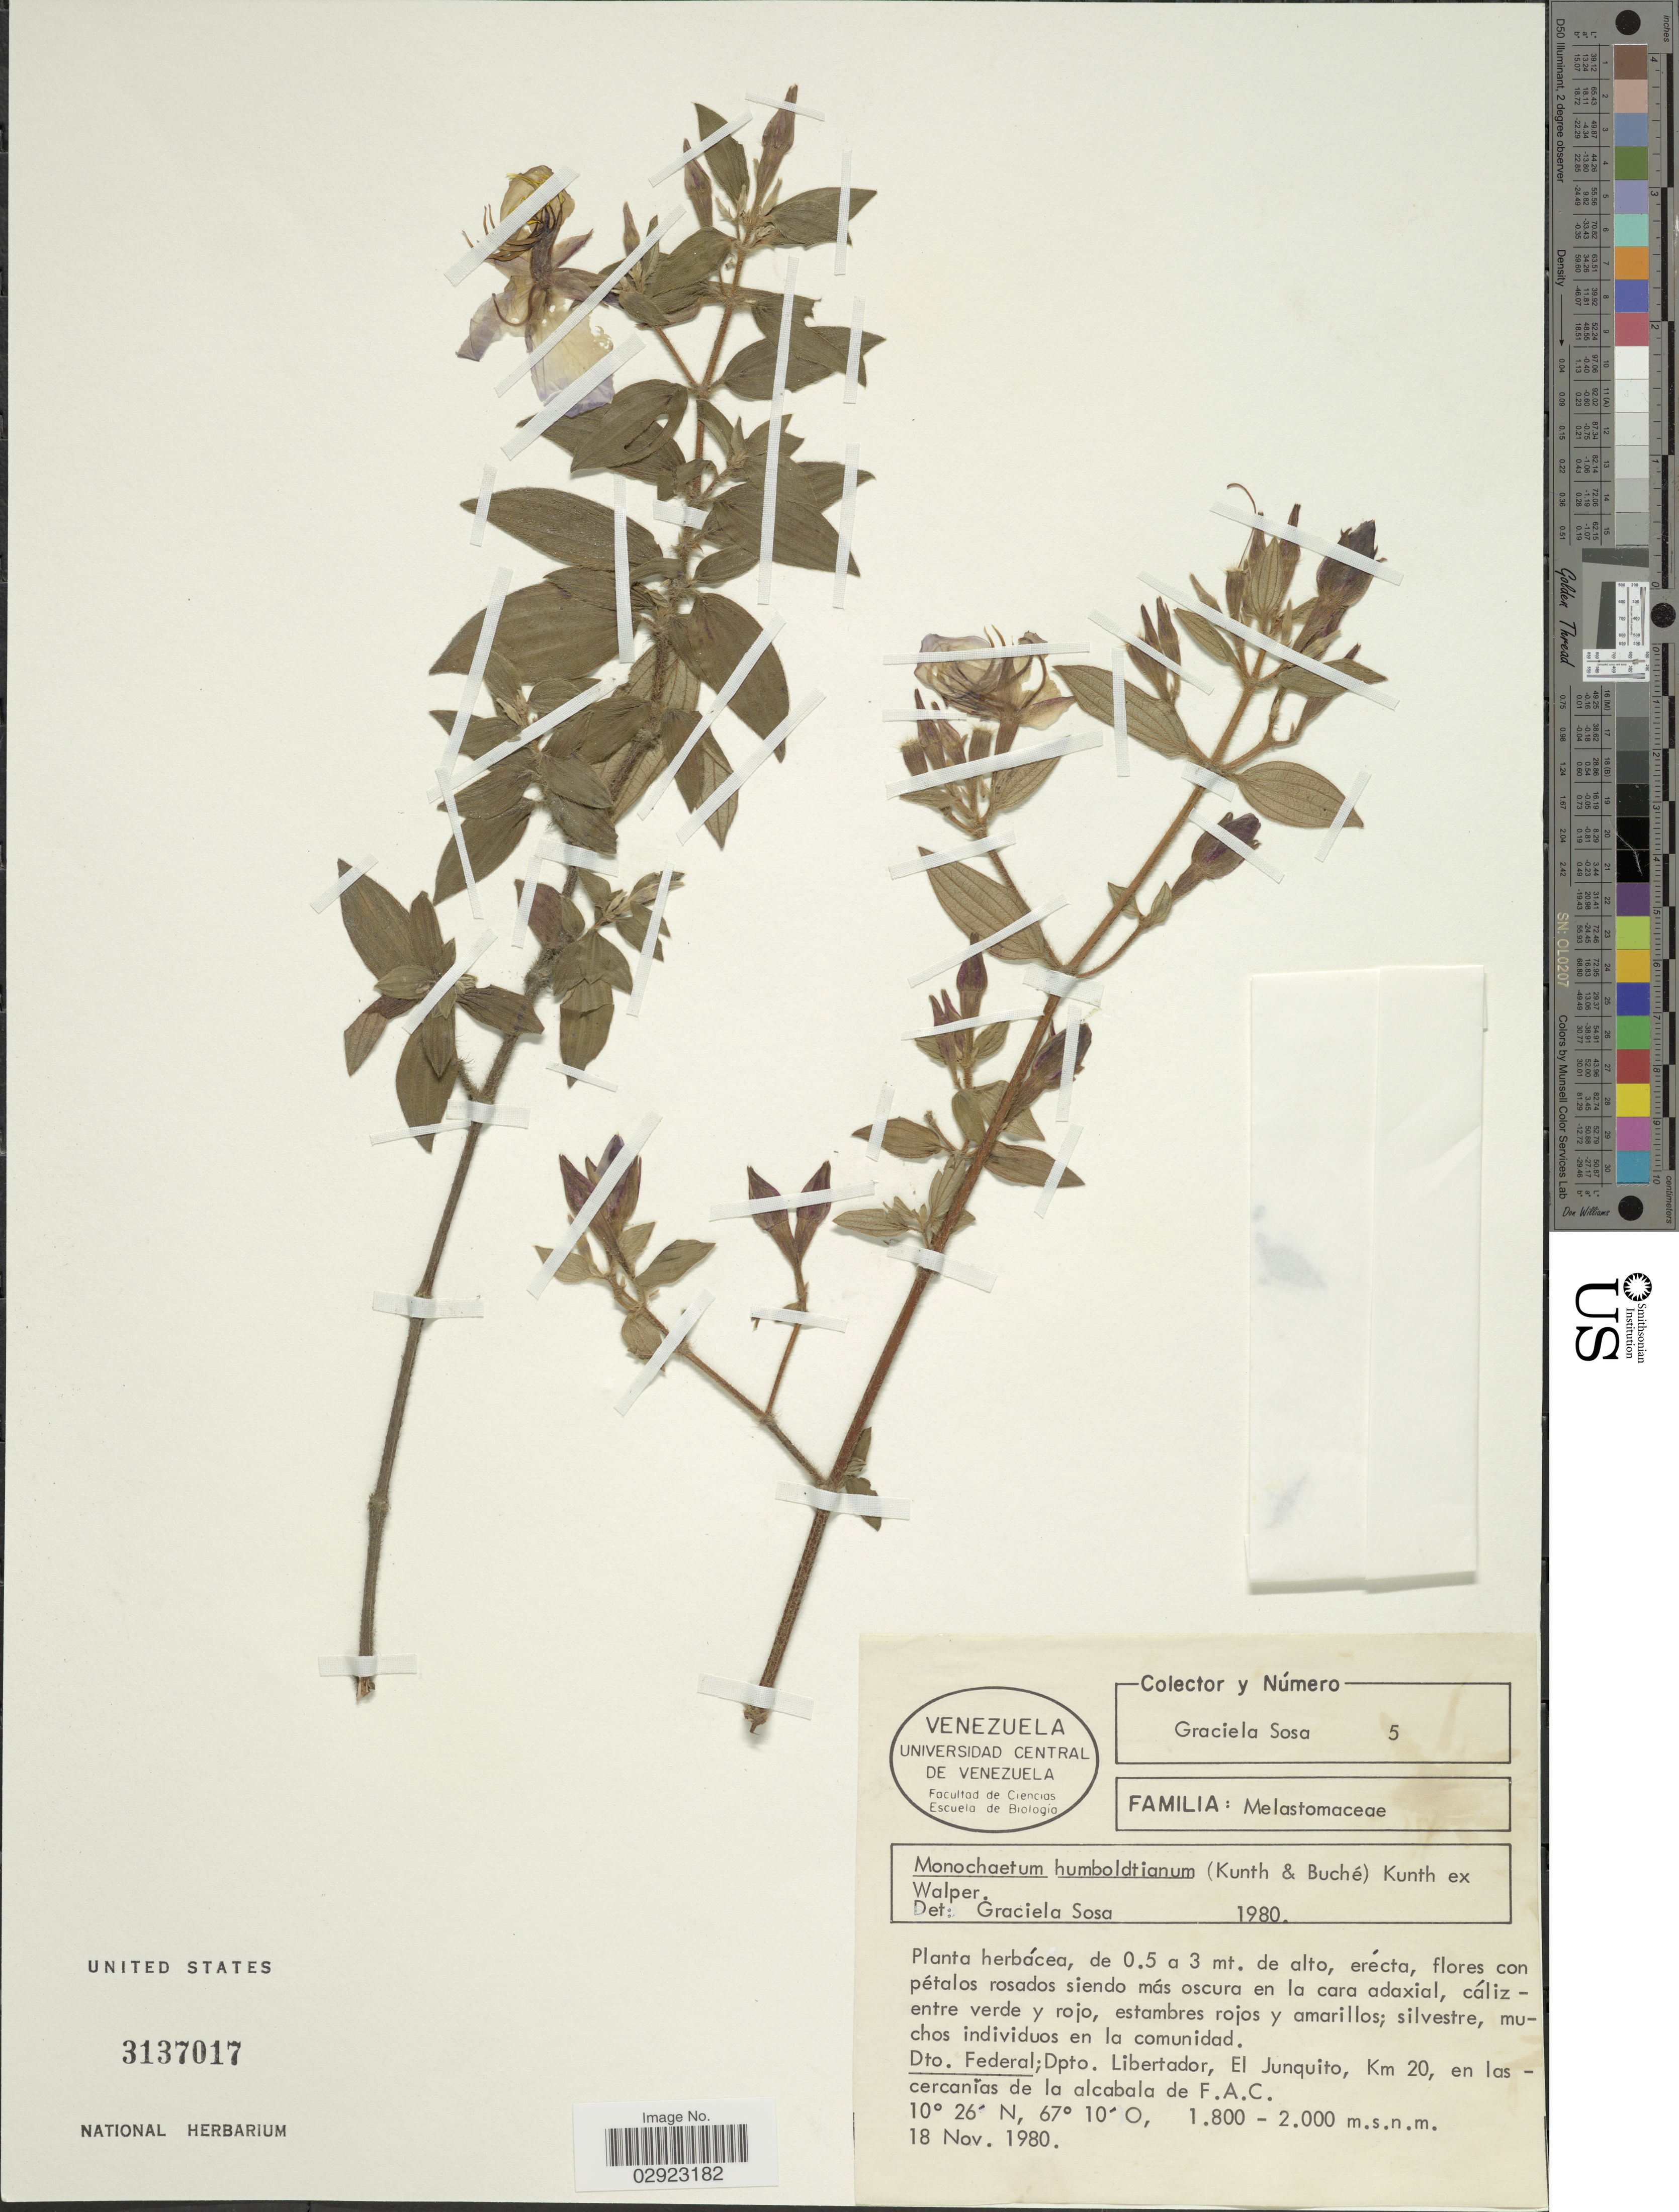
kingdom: Plantae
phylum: Tracheophyta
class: Magnoliopsida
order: Myrtales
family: Melastomataceae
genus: Monochaetum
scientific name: Monochaetum humboldtianum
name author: Kunth ex Walp.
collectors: G. Sosa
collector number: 5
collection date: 1980-11-18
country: Venezuela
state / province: Distrito Federal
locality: Dto. Federal; Dpto. Libertador, El Junquito, Km 20, en las cercanías de la alcabala de F.A.C.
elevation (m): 1800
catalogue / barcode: US 3137017